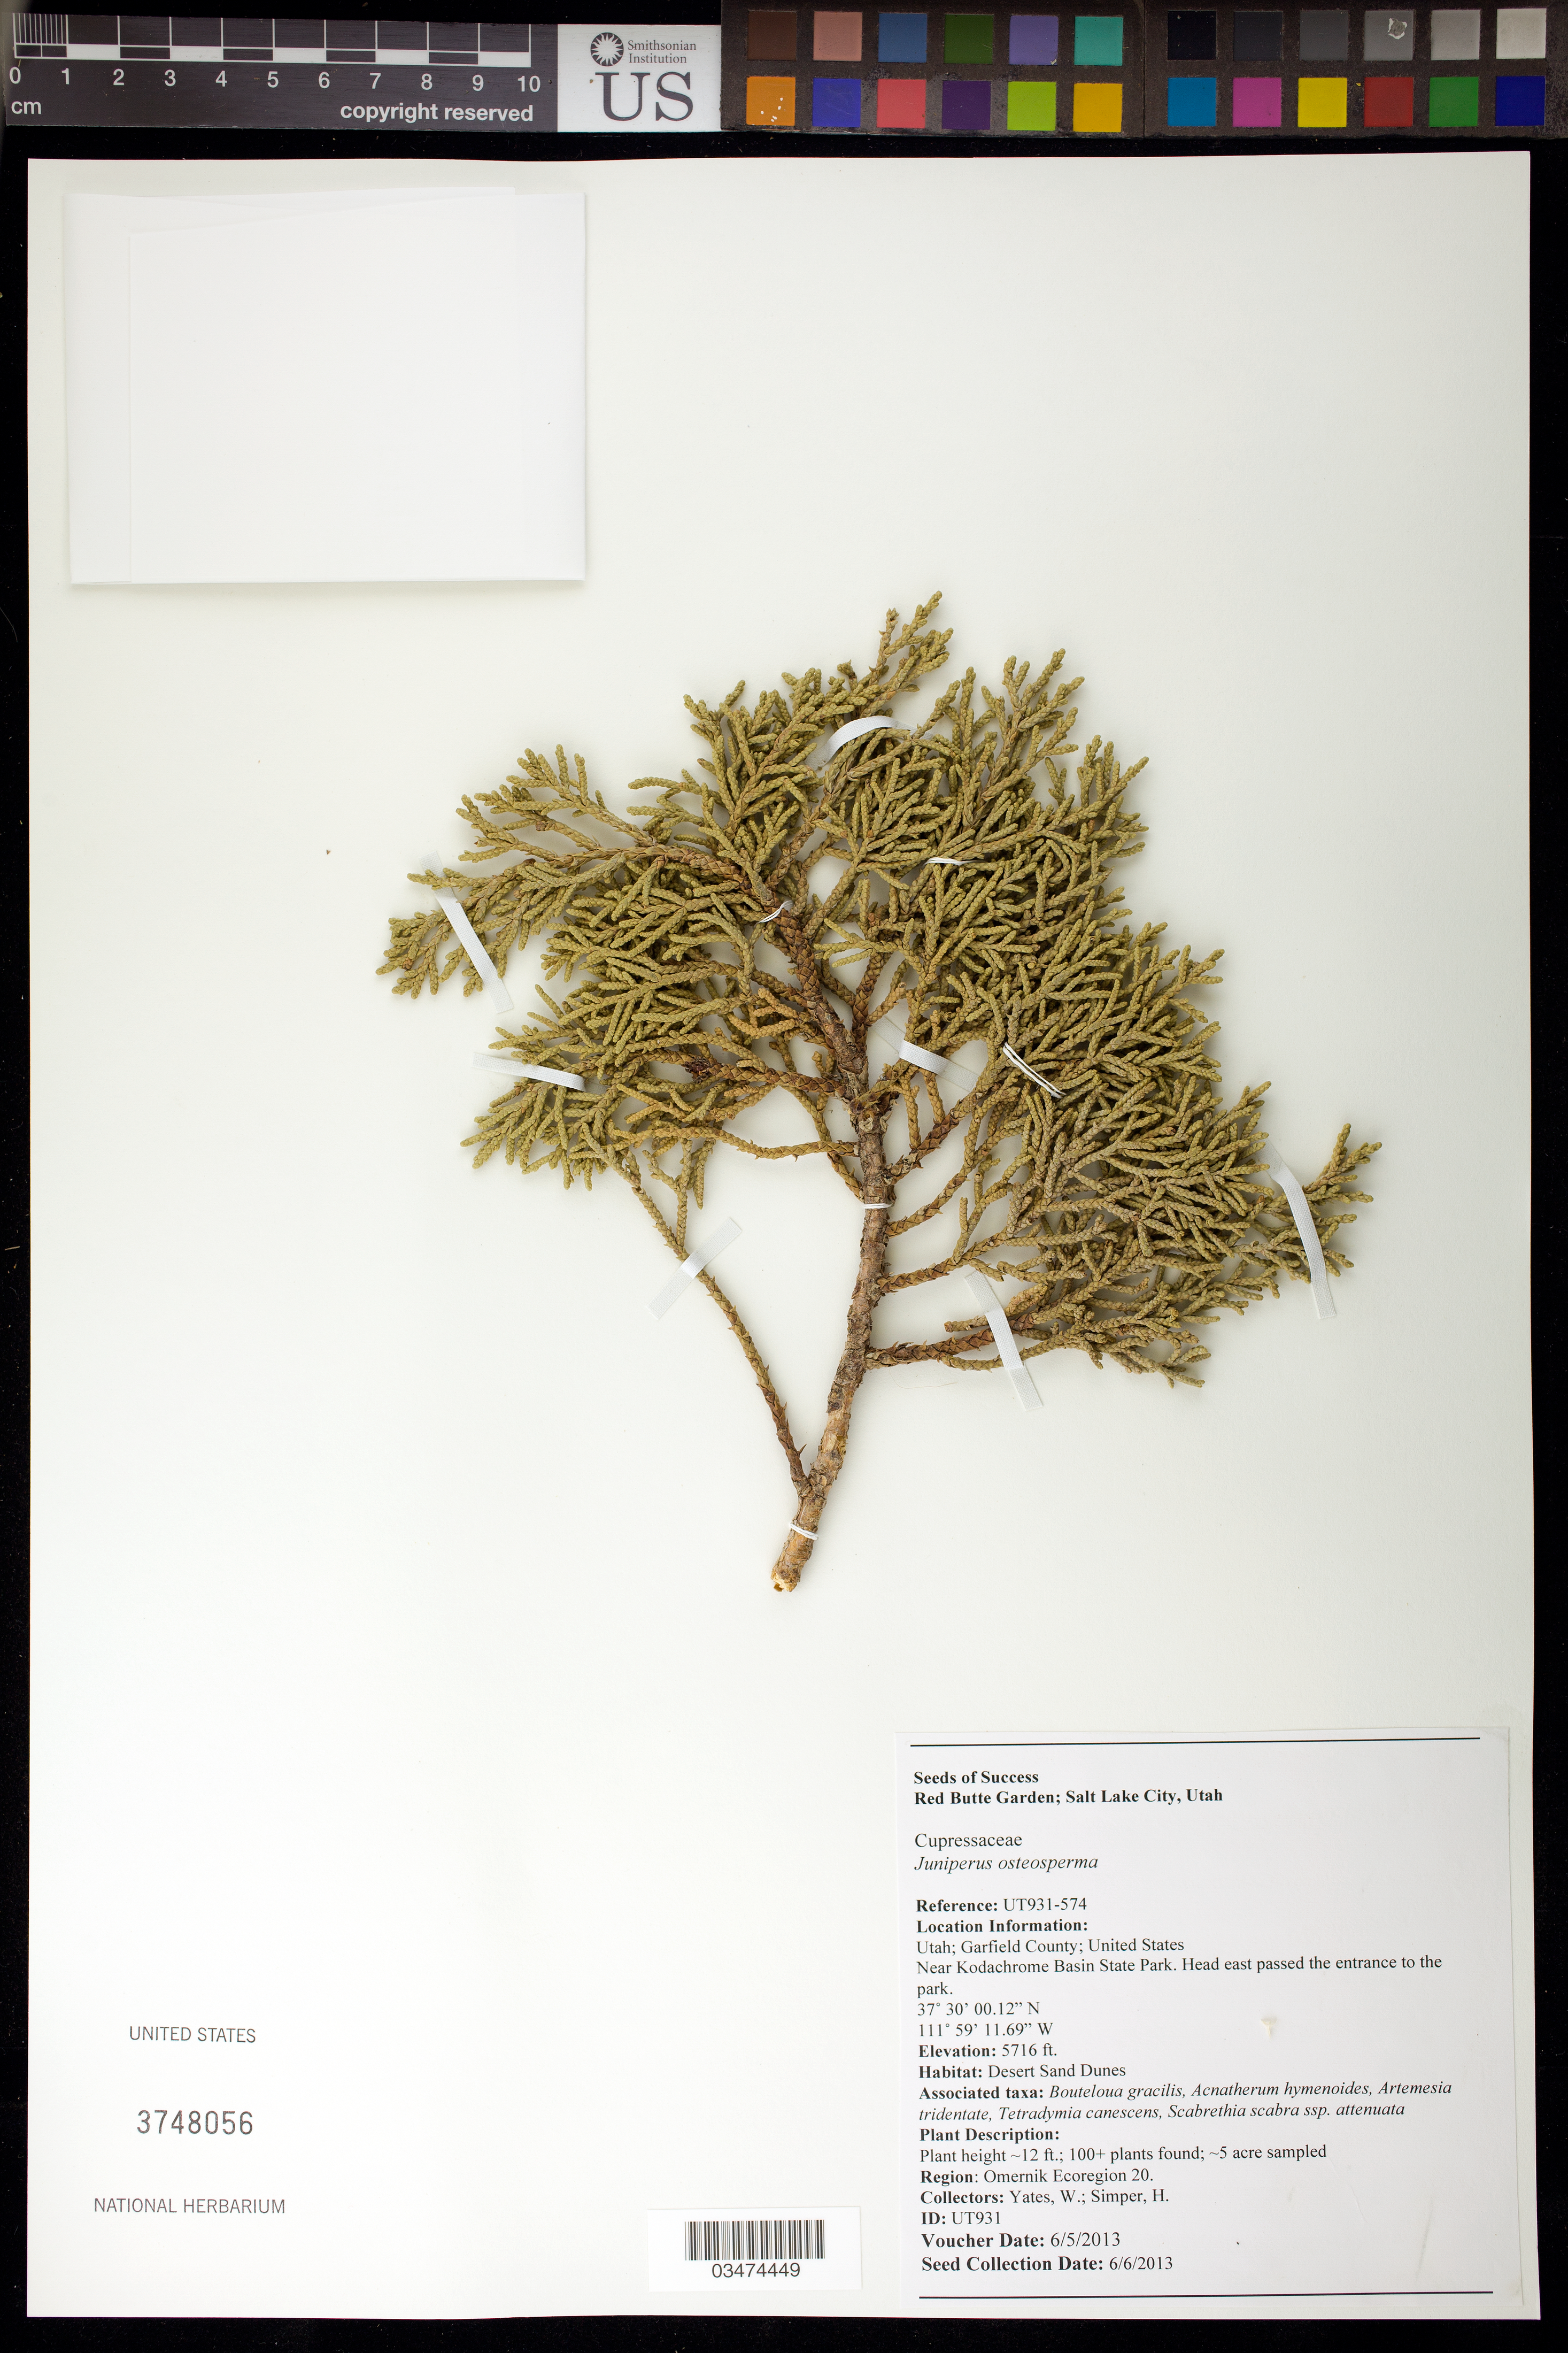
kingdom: Plantae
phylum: Tracheophyta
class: Pinopsida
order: Pinales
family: Cupressaceae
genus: Juniperus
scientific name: Juniperus osteosperma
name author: (Torr.) Little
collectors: W. Yates & H. Simper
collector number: UT-931-574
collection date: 2013-06-05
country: United States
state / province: Utah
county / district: Garfield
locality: Near Kodachrome Basin State Park, E passed entrance to the park.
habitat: Desert Sand Dunes.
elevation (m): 1742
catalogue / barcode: US 3748056